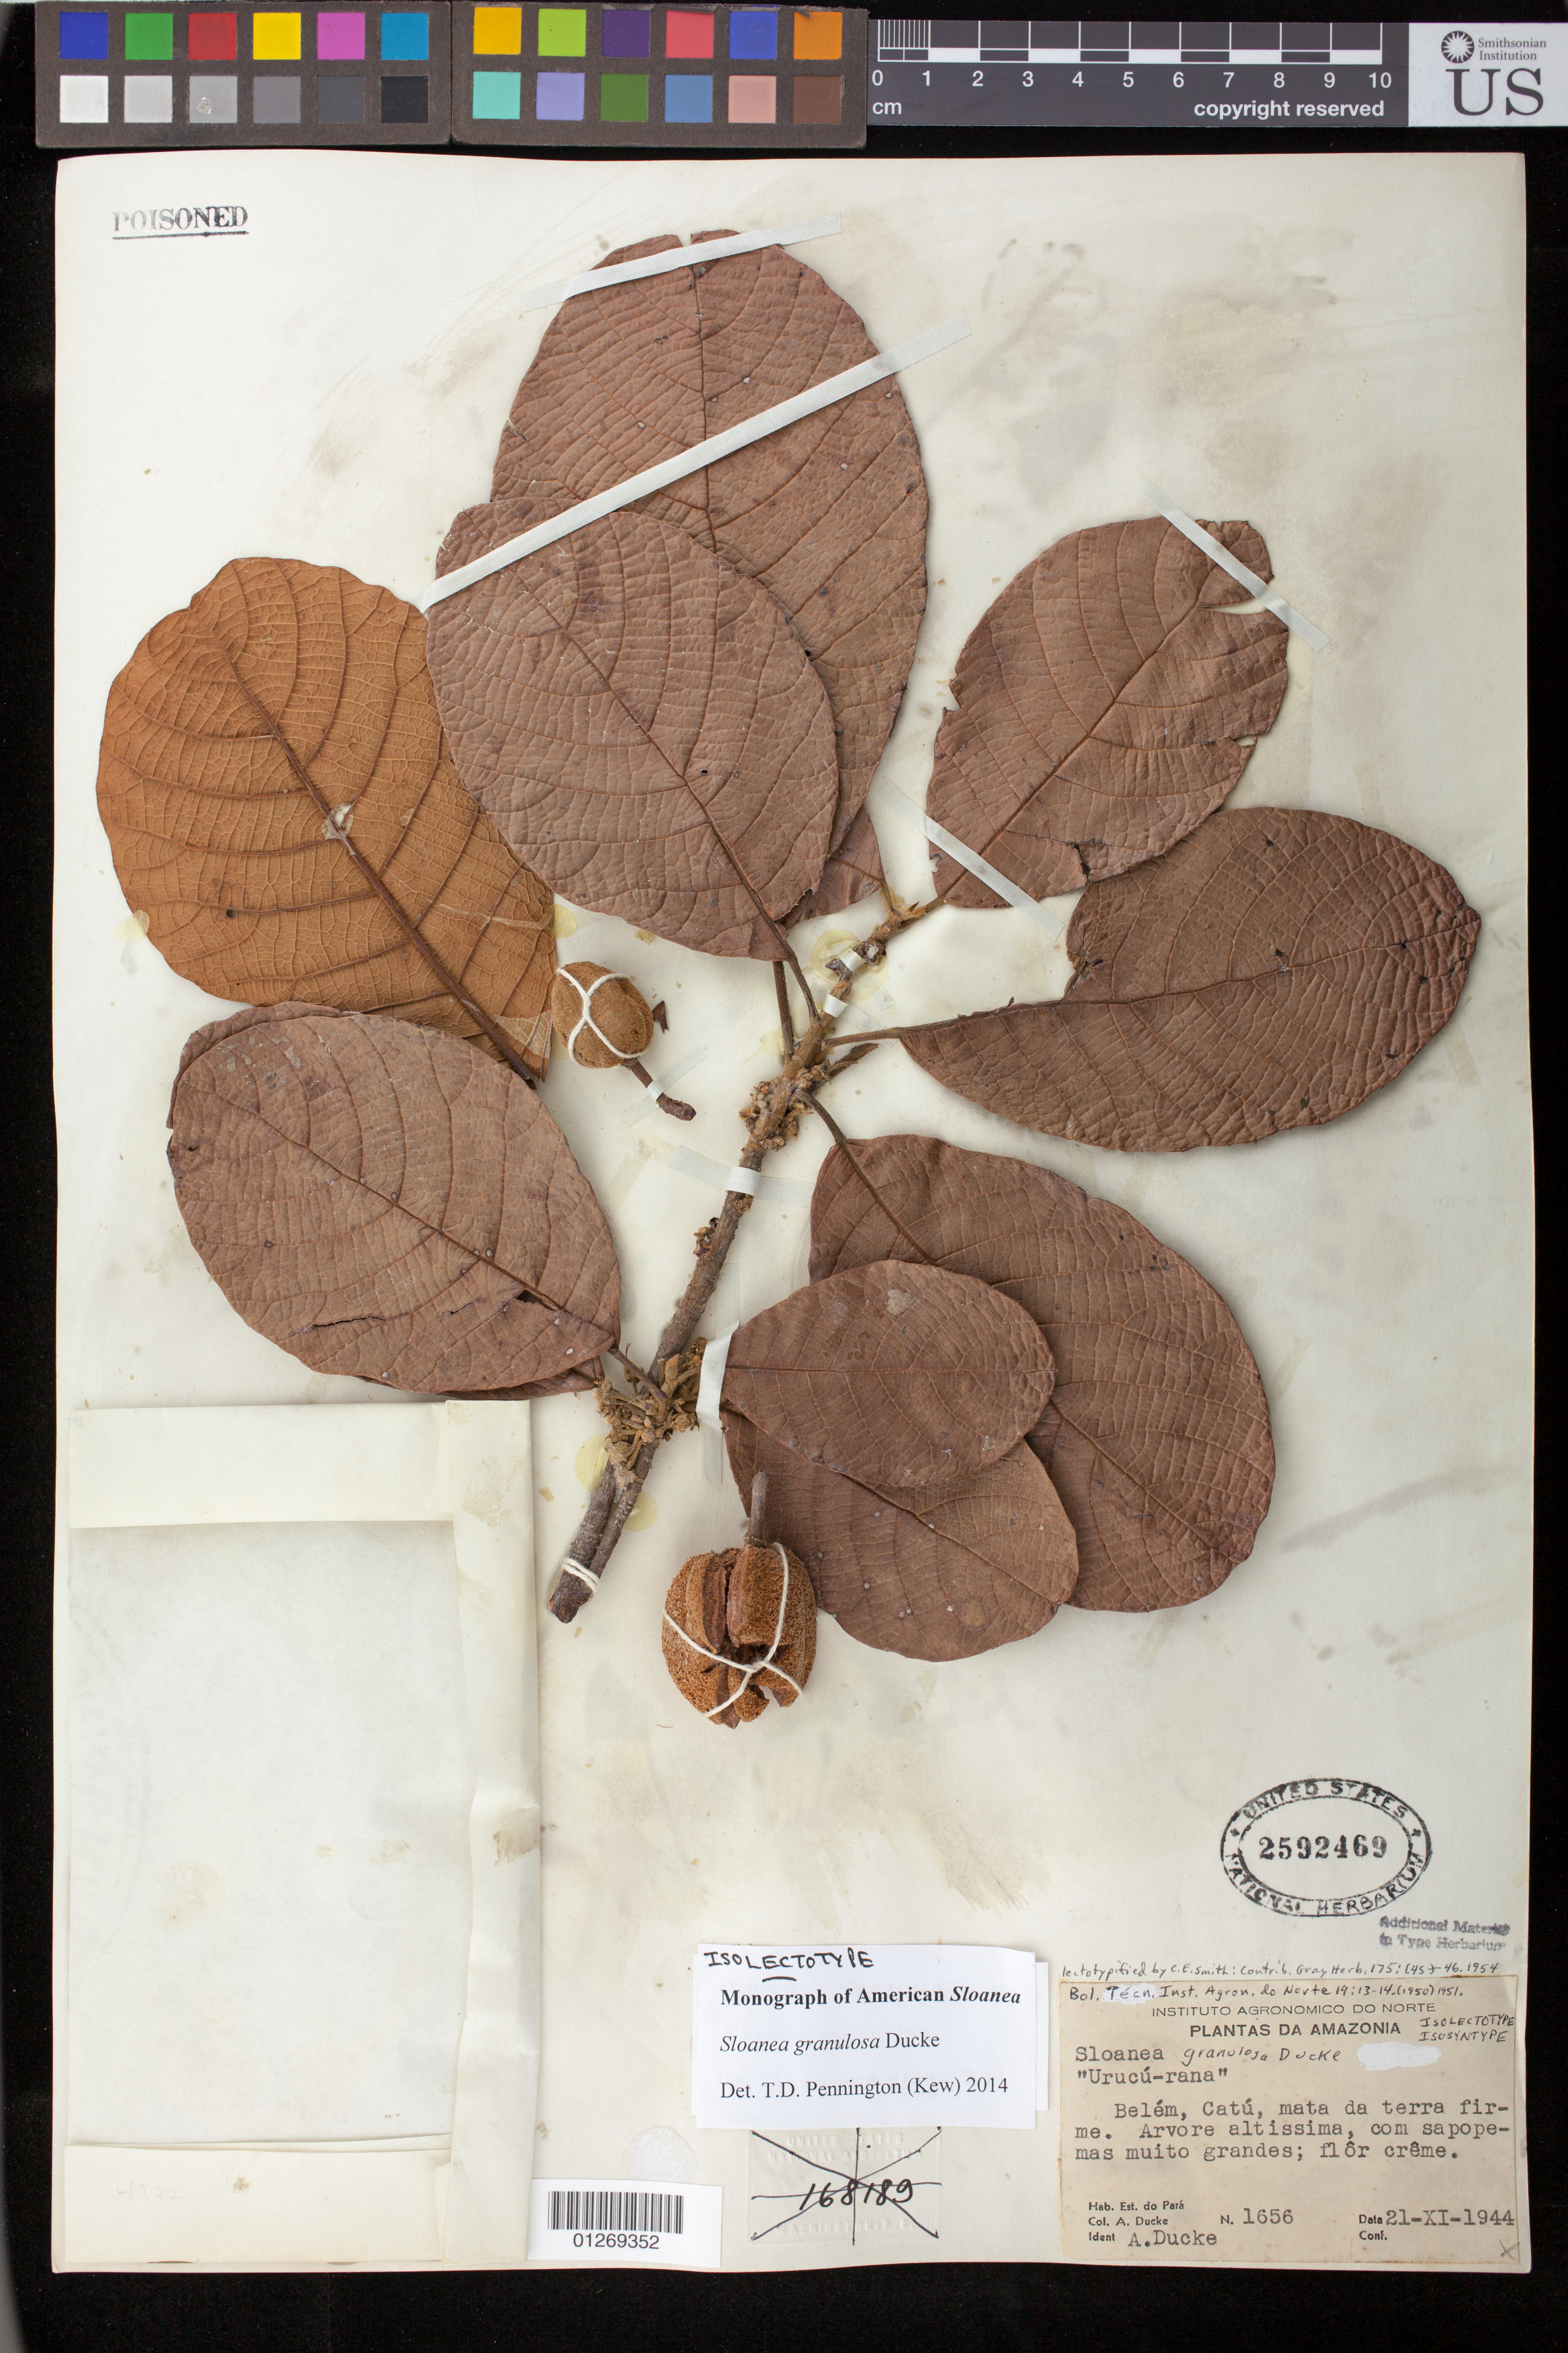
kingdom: Plantae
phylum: Tracheophyta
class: Magnoliopsida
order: Oxalidales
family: Elaeocarpaceae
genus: Sloanea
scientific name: Sloanea granulosa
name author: Ducke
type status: Lectotype; Isosyntype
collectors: A. Ducke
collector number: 1656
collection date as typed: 21-XI-1944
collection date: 1944-11-21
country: Brazil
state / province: Pará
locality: Belém, Catú.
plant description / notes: Annotated as "isolectotype" by T.D. Pennington (2014). Pennington (2016, Opusc. Neotrop. 2: 12) cites lectotype at IAN, attributing lectotypification to C.E. Smith (1954, Contr. Gray Herb. 175: 46); however, Smith did not indicate a specific herbarium for the lectotype, citing Ducke 1656 as "type collection" at several herbaria. ["Isolectotype" and "Isosyntype" added to label on this specimen at a later date, S.F. Smith script]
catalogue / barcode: US 2592469